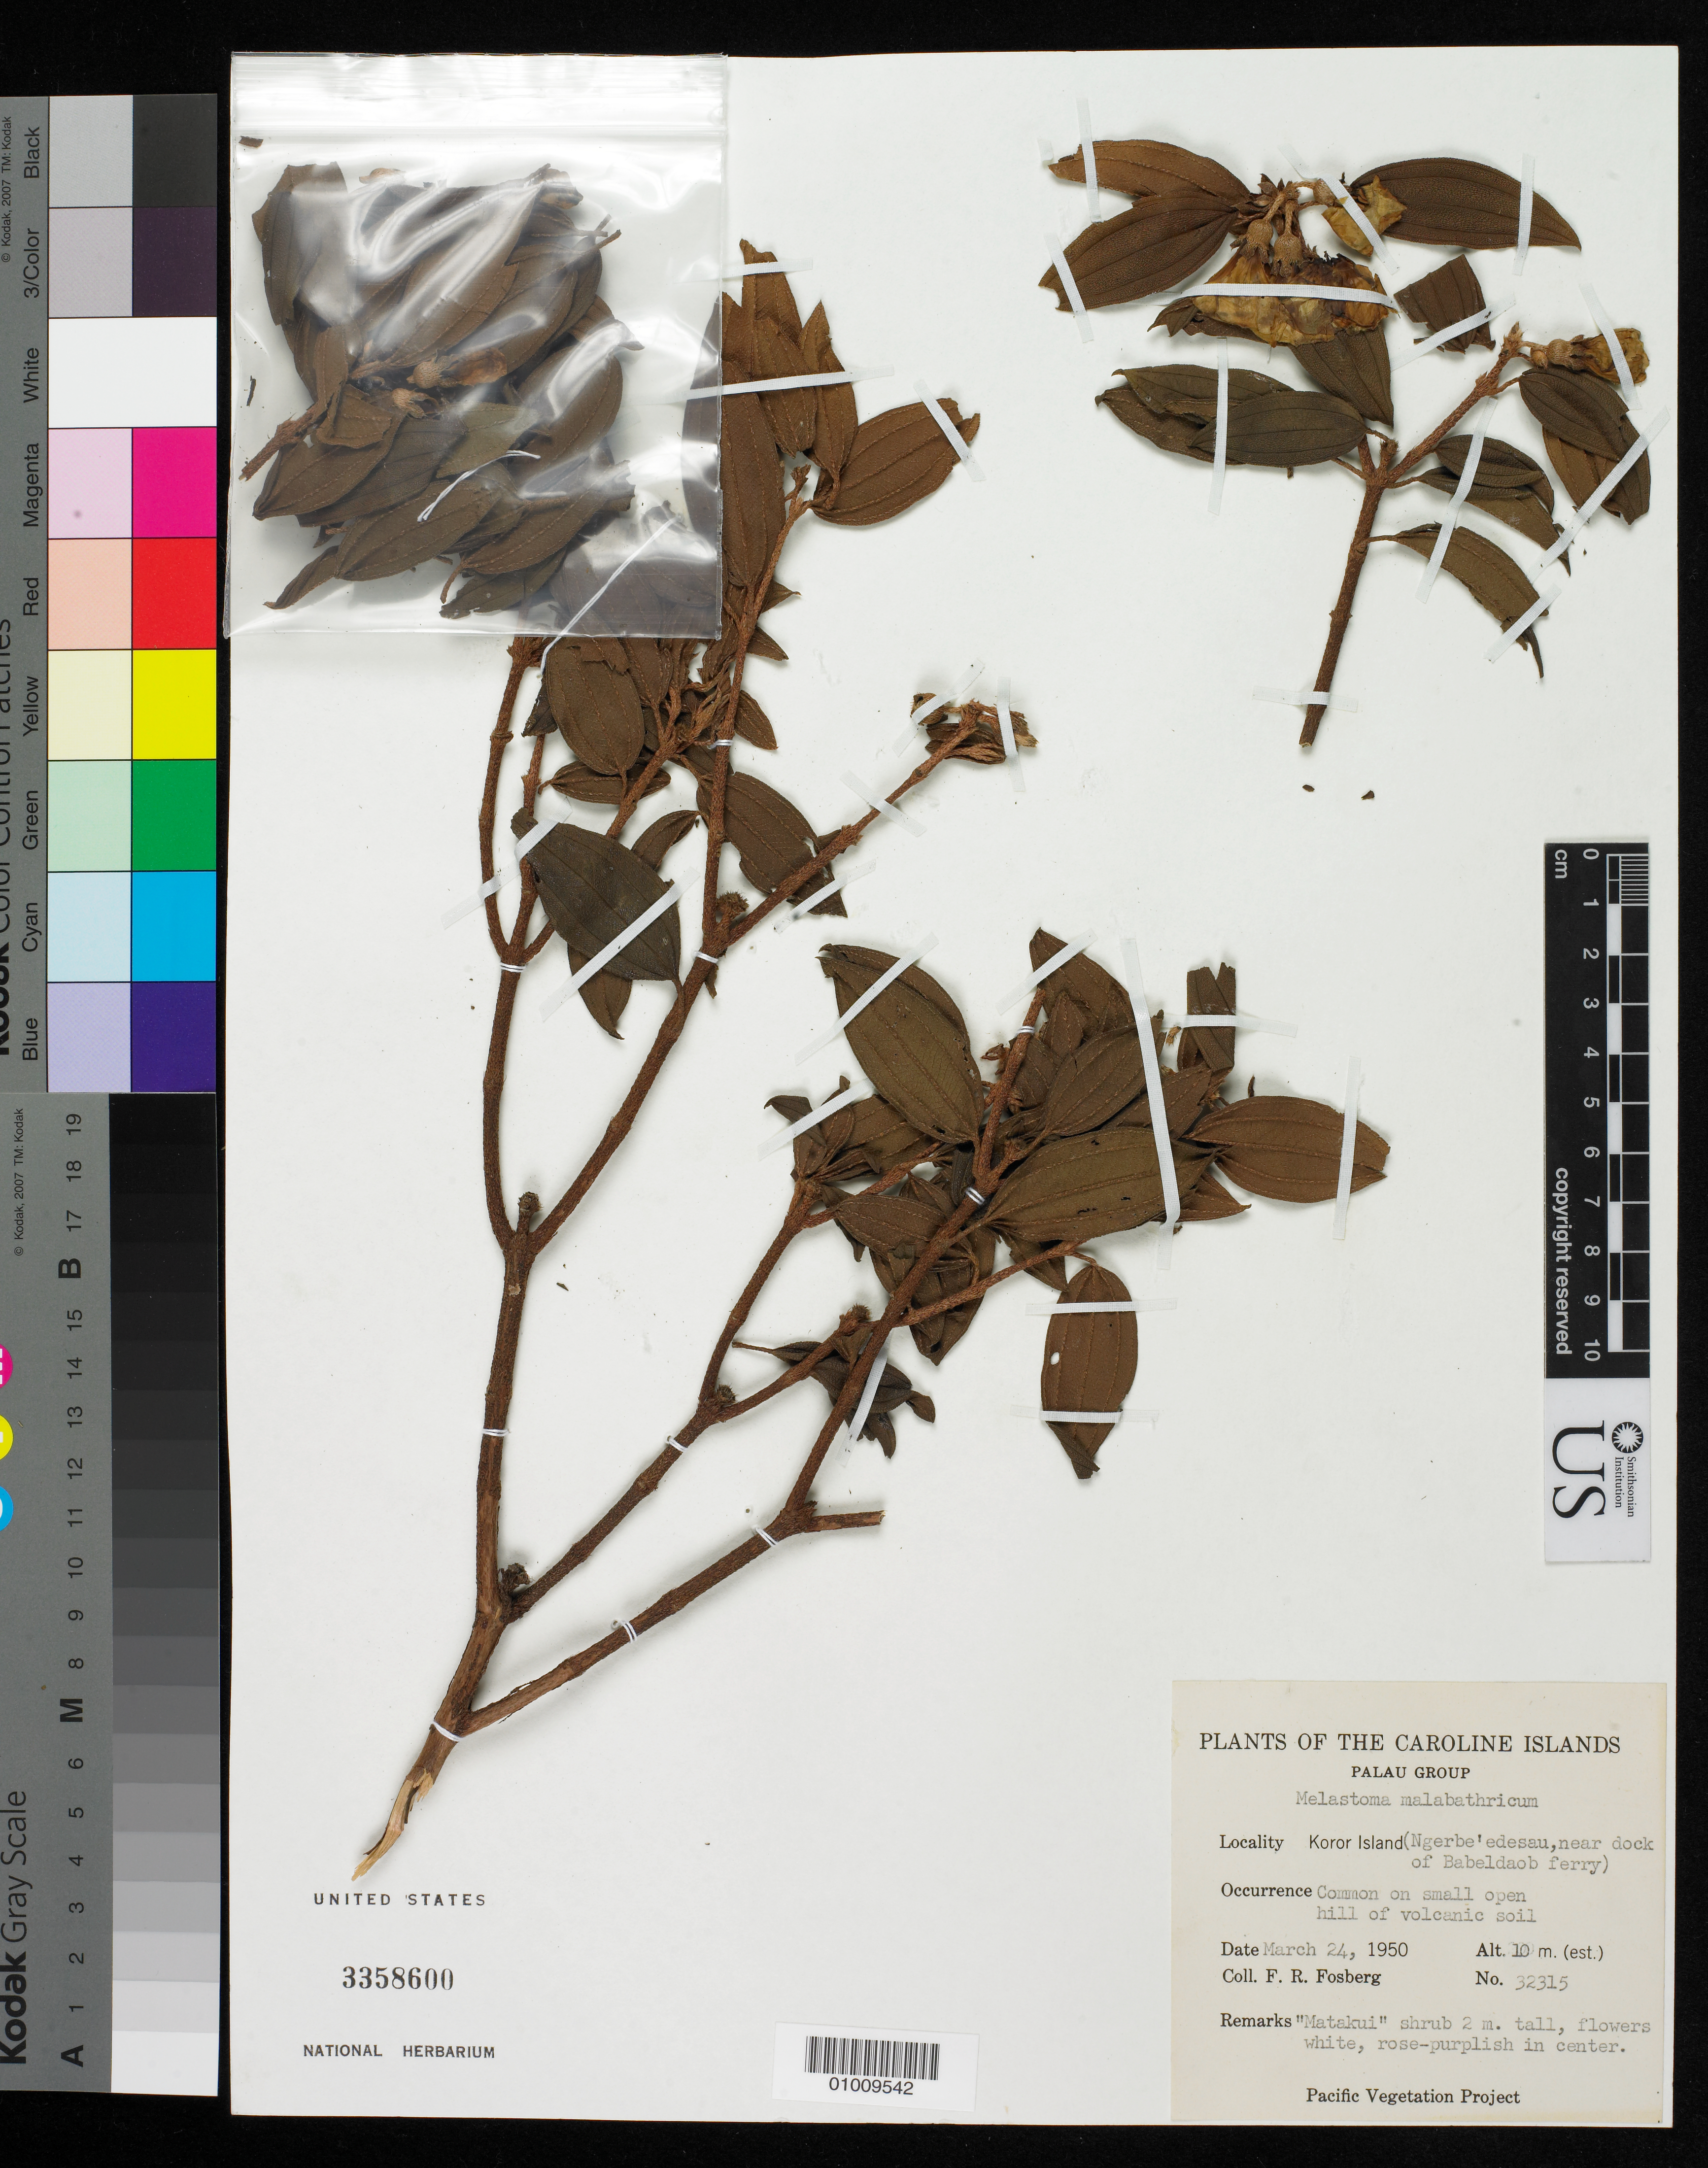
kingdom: Plantae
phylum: Tracheophyta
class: Magnoliopsida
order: Myrtales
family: Melastomataceae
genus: Melastoma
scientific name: Melastoma malabathricum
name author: L.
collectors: F. R. Fosberg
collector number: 32315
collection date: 1950-03-24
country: Palau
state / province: Koror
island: Oreor (Koror)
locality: Ngerbe'edesau, near dock of Babeldaob ferry, Koror Island, Palau Group, Caroline Islands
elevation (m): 10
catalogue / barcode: US 3358600